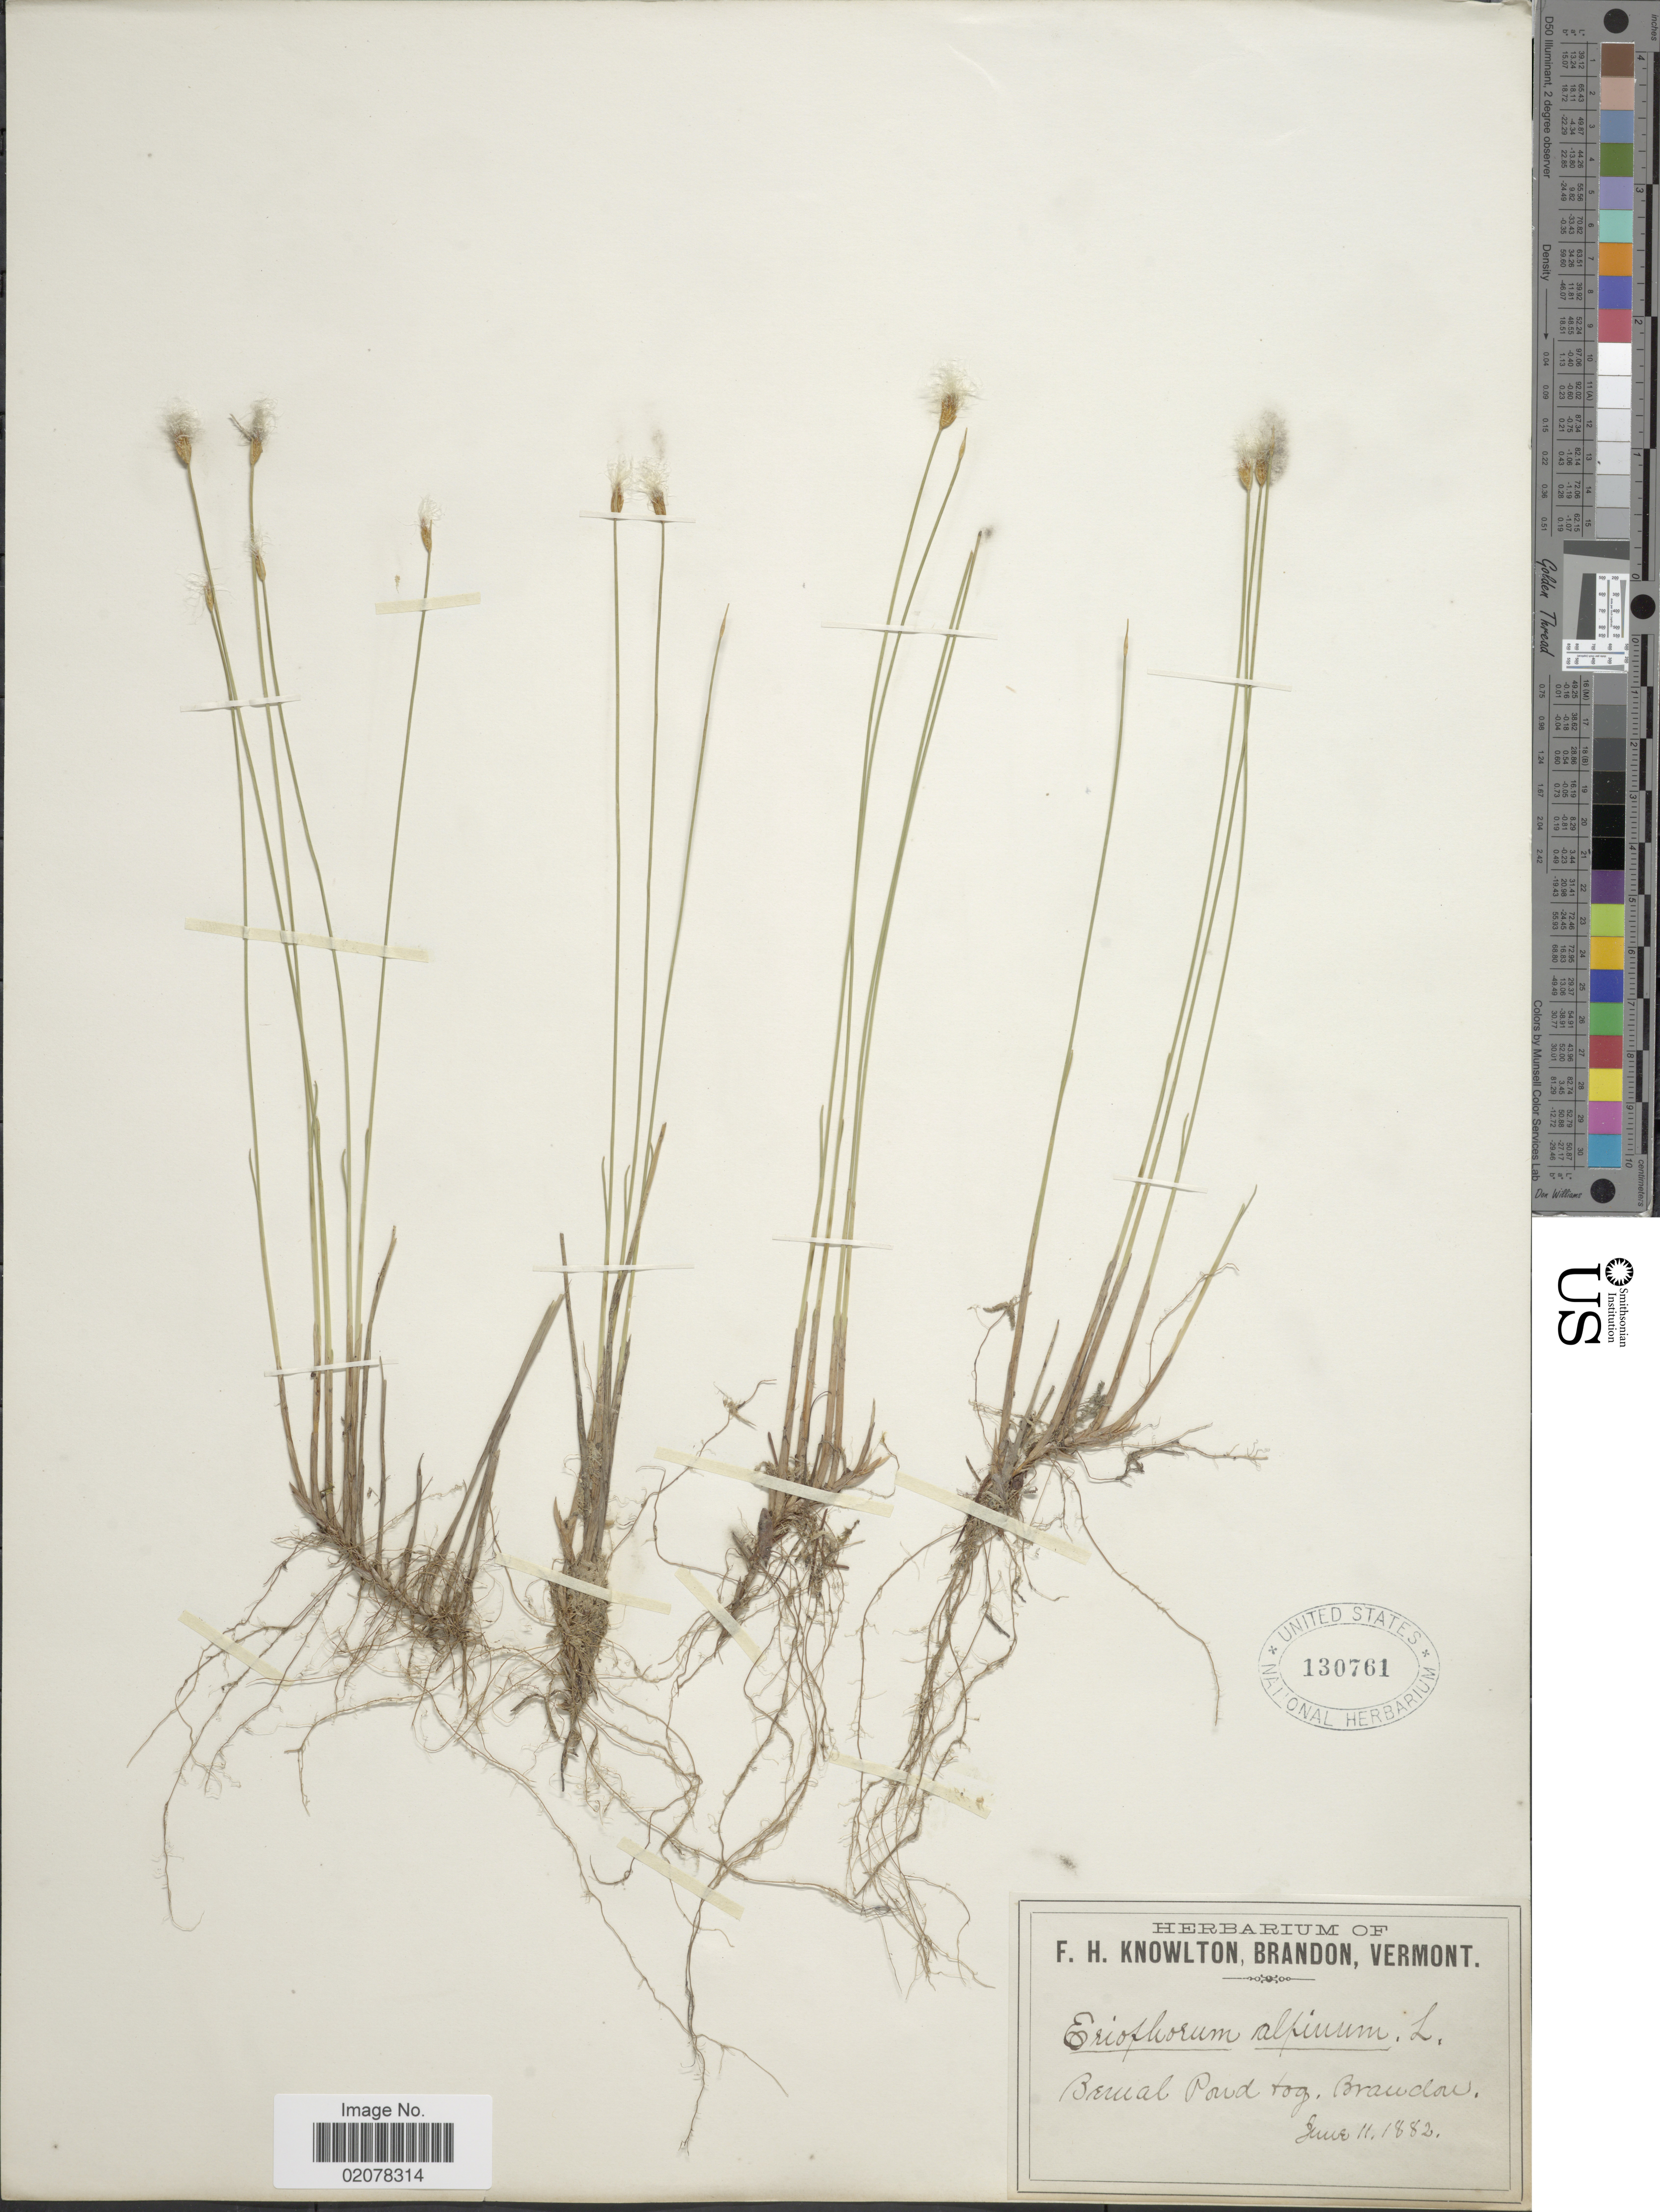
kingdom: Plantae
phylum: Tracheophyta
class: Liliopsida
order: Poales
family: Cyperaceae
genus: Trichophorum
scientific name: Trichophorum alpinum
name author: (L.) Pers.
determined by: Strong, M. T., (US), Smithsonian Institution - National Museum of Natural History (UNITED STATES)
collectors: F. H. Knowlton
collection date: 1882-06-11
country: United States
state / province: Vermont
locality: Bernal Pond bog, Brandon.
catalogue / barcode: US 130761